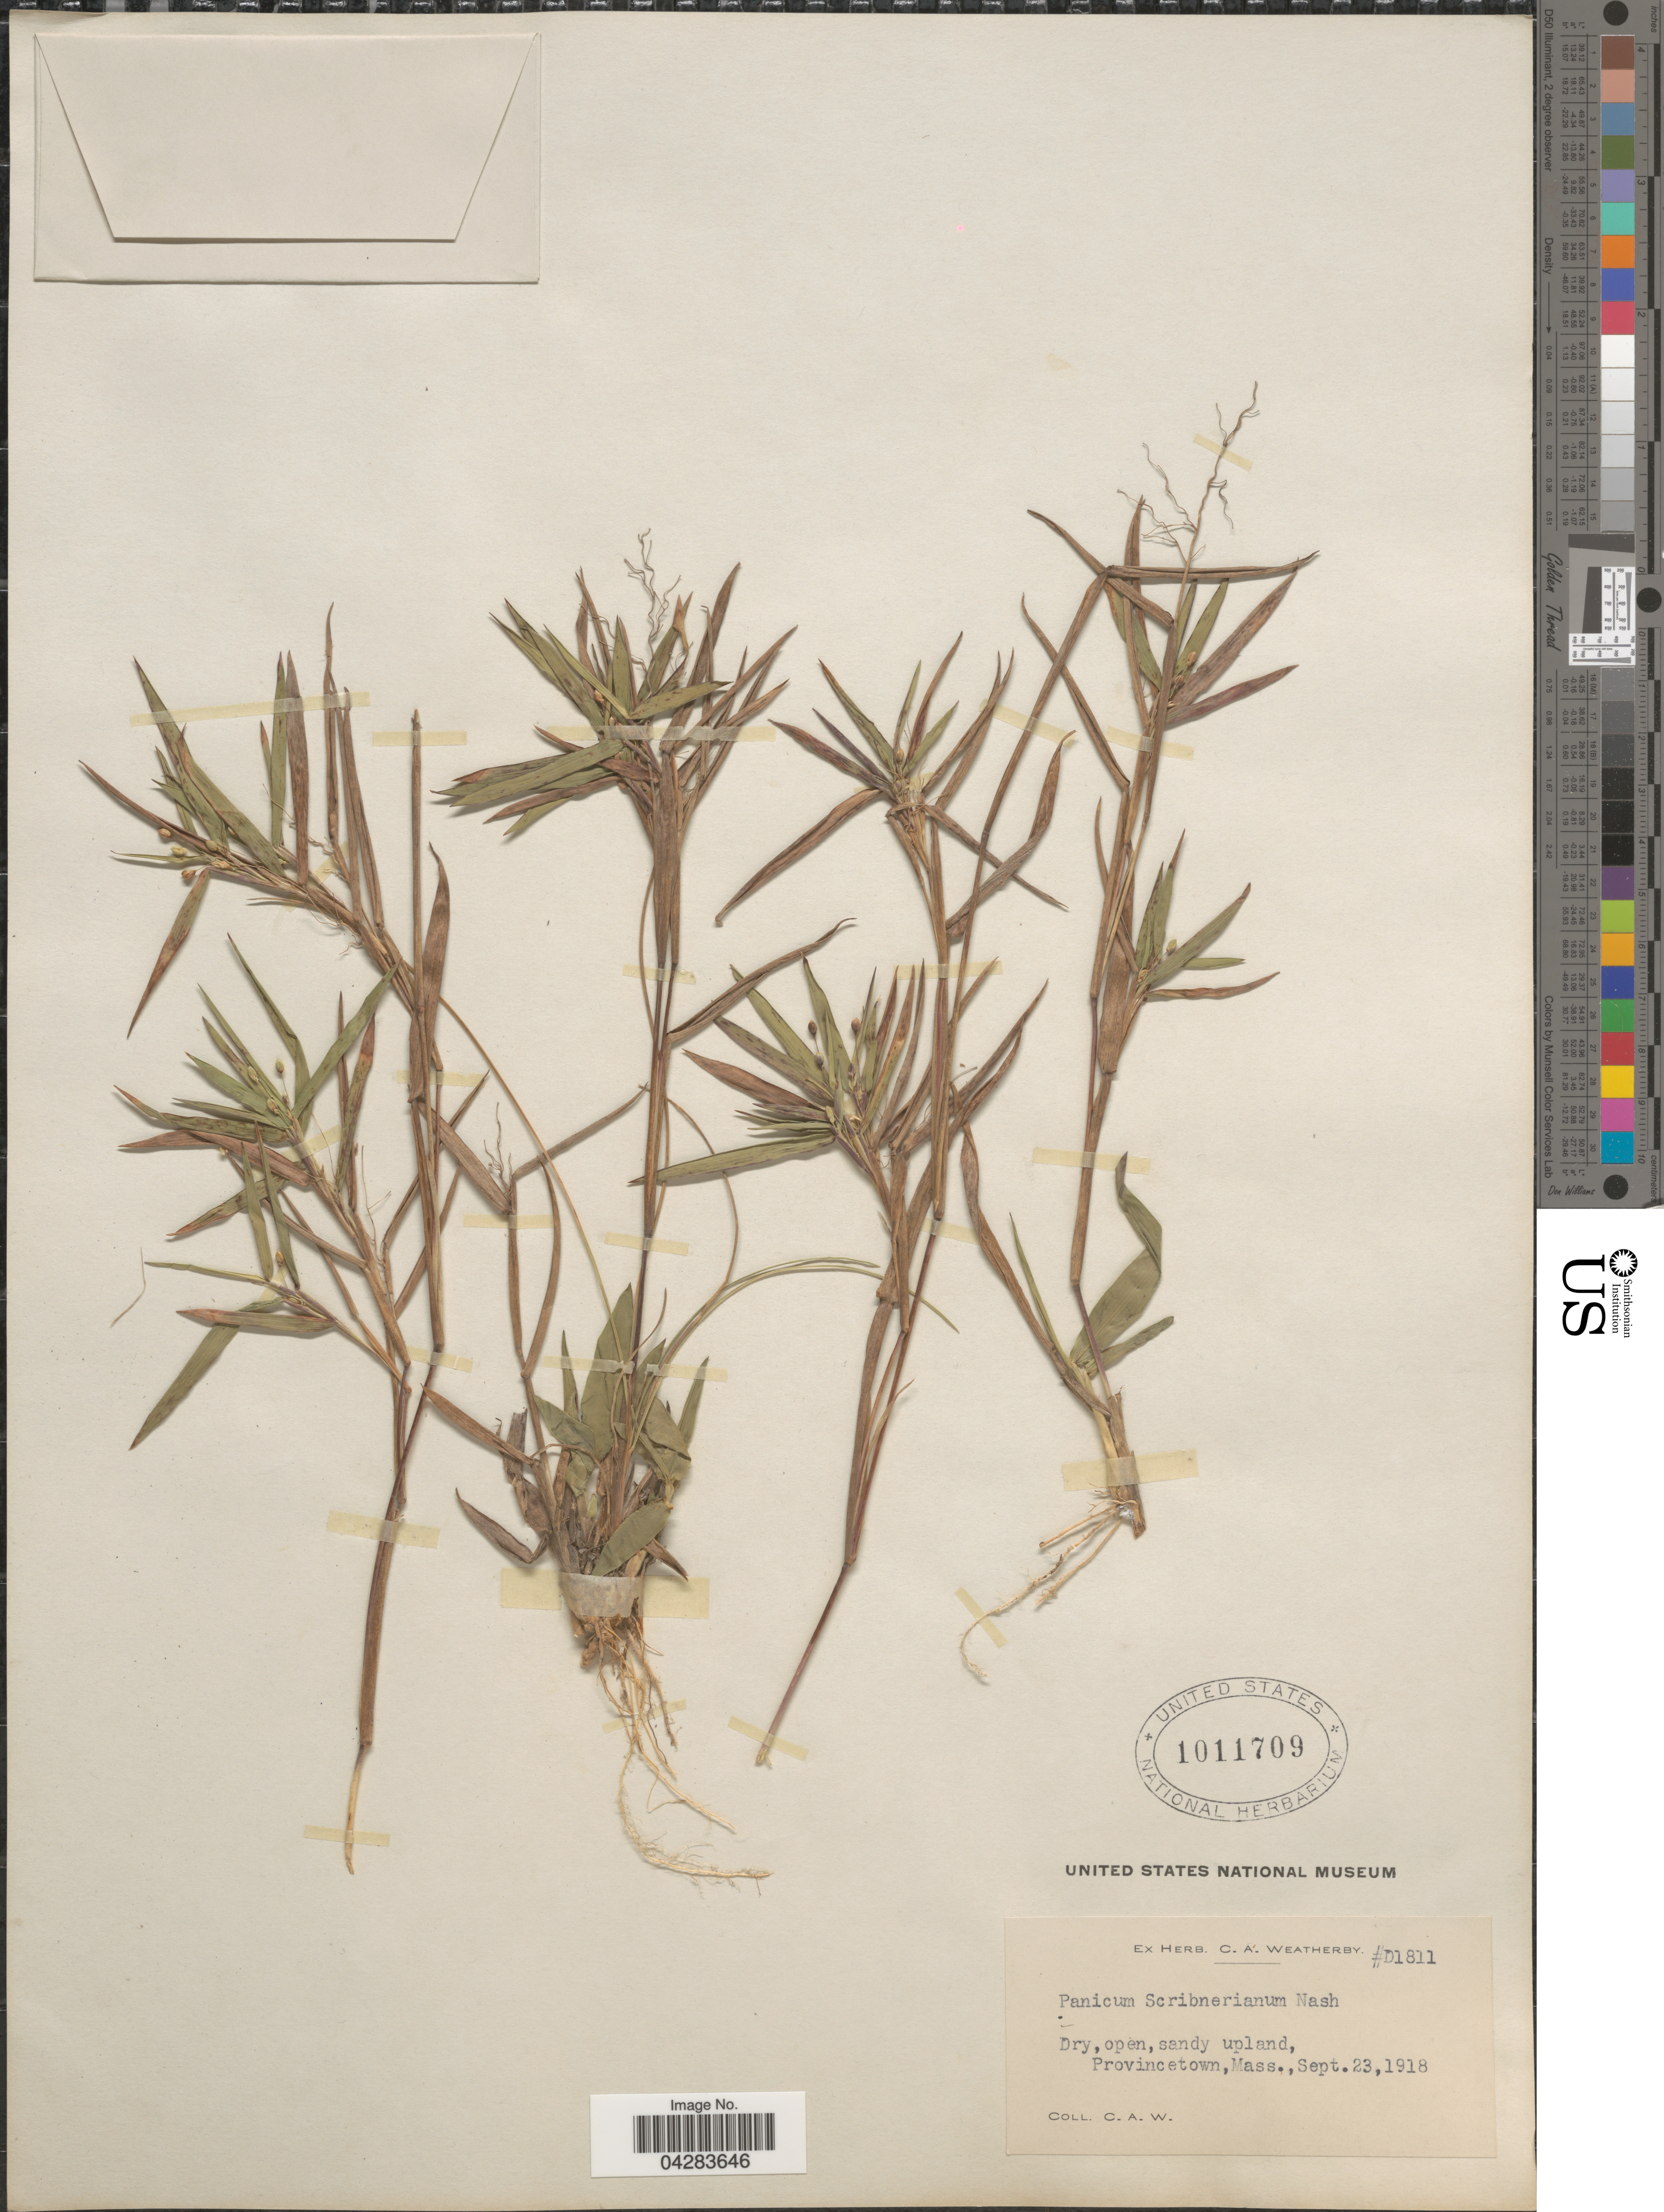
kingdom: Plantae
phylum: Tracheophyta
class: Liliopsida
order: Poales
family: Poaceae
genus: Dichanthelium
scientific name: Dichanthelium oligosanthes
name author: (Schult.) Gould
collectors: C. A. Weatherby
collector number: D1811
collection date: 1918-09-23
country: United States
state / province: Massachusetts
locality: Provincetown.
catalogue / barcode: US 1011709